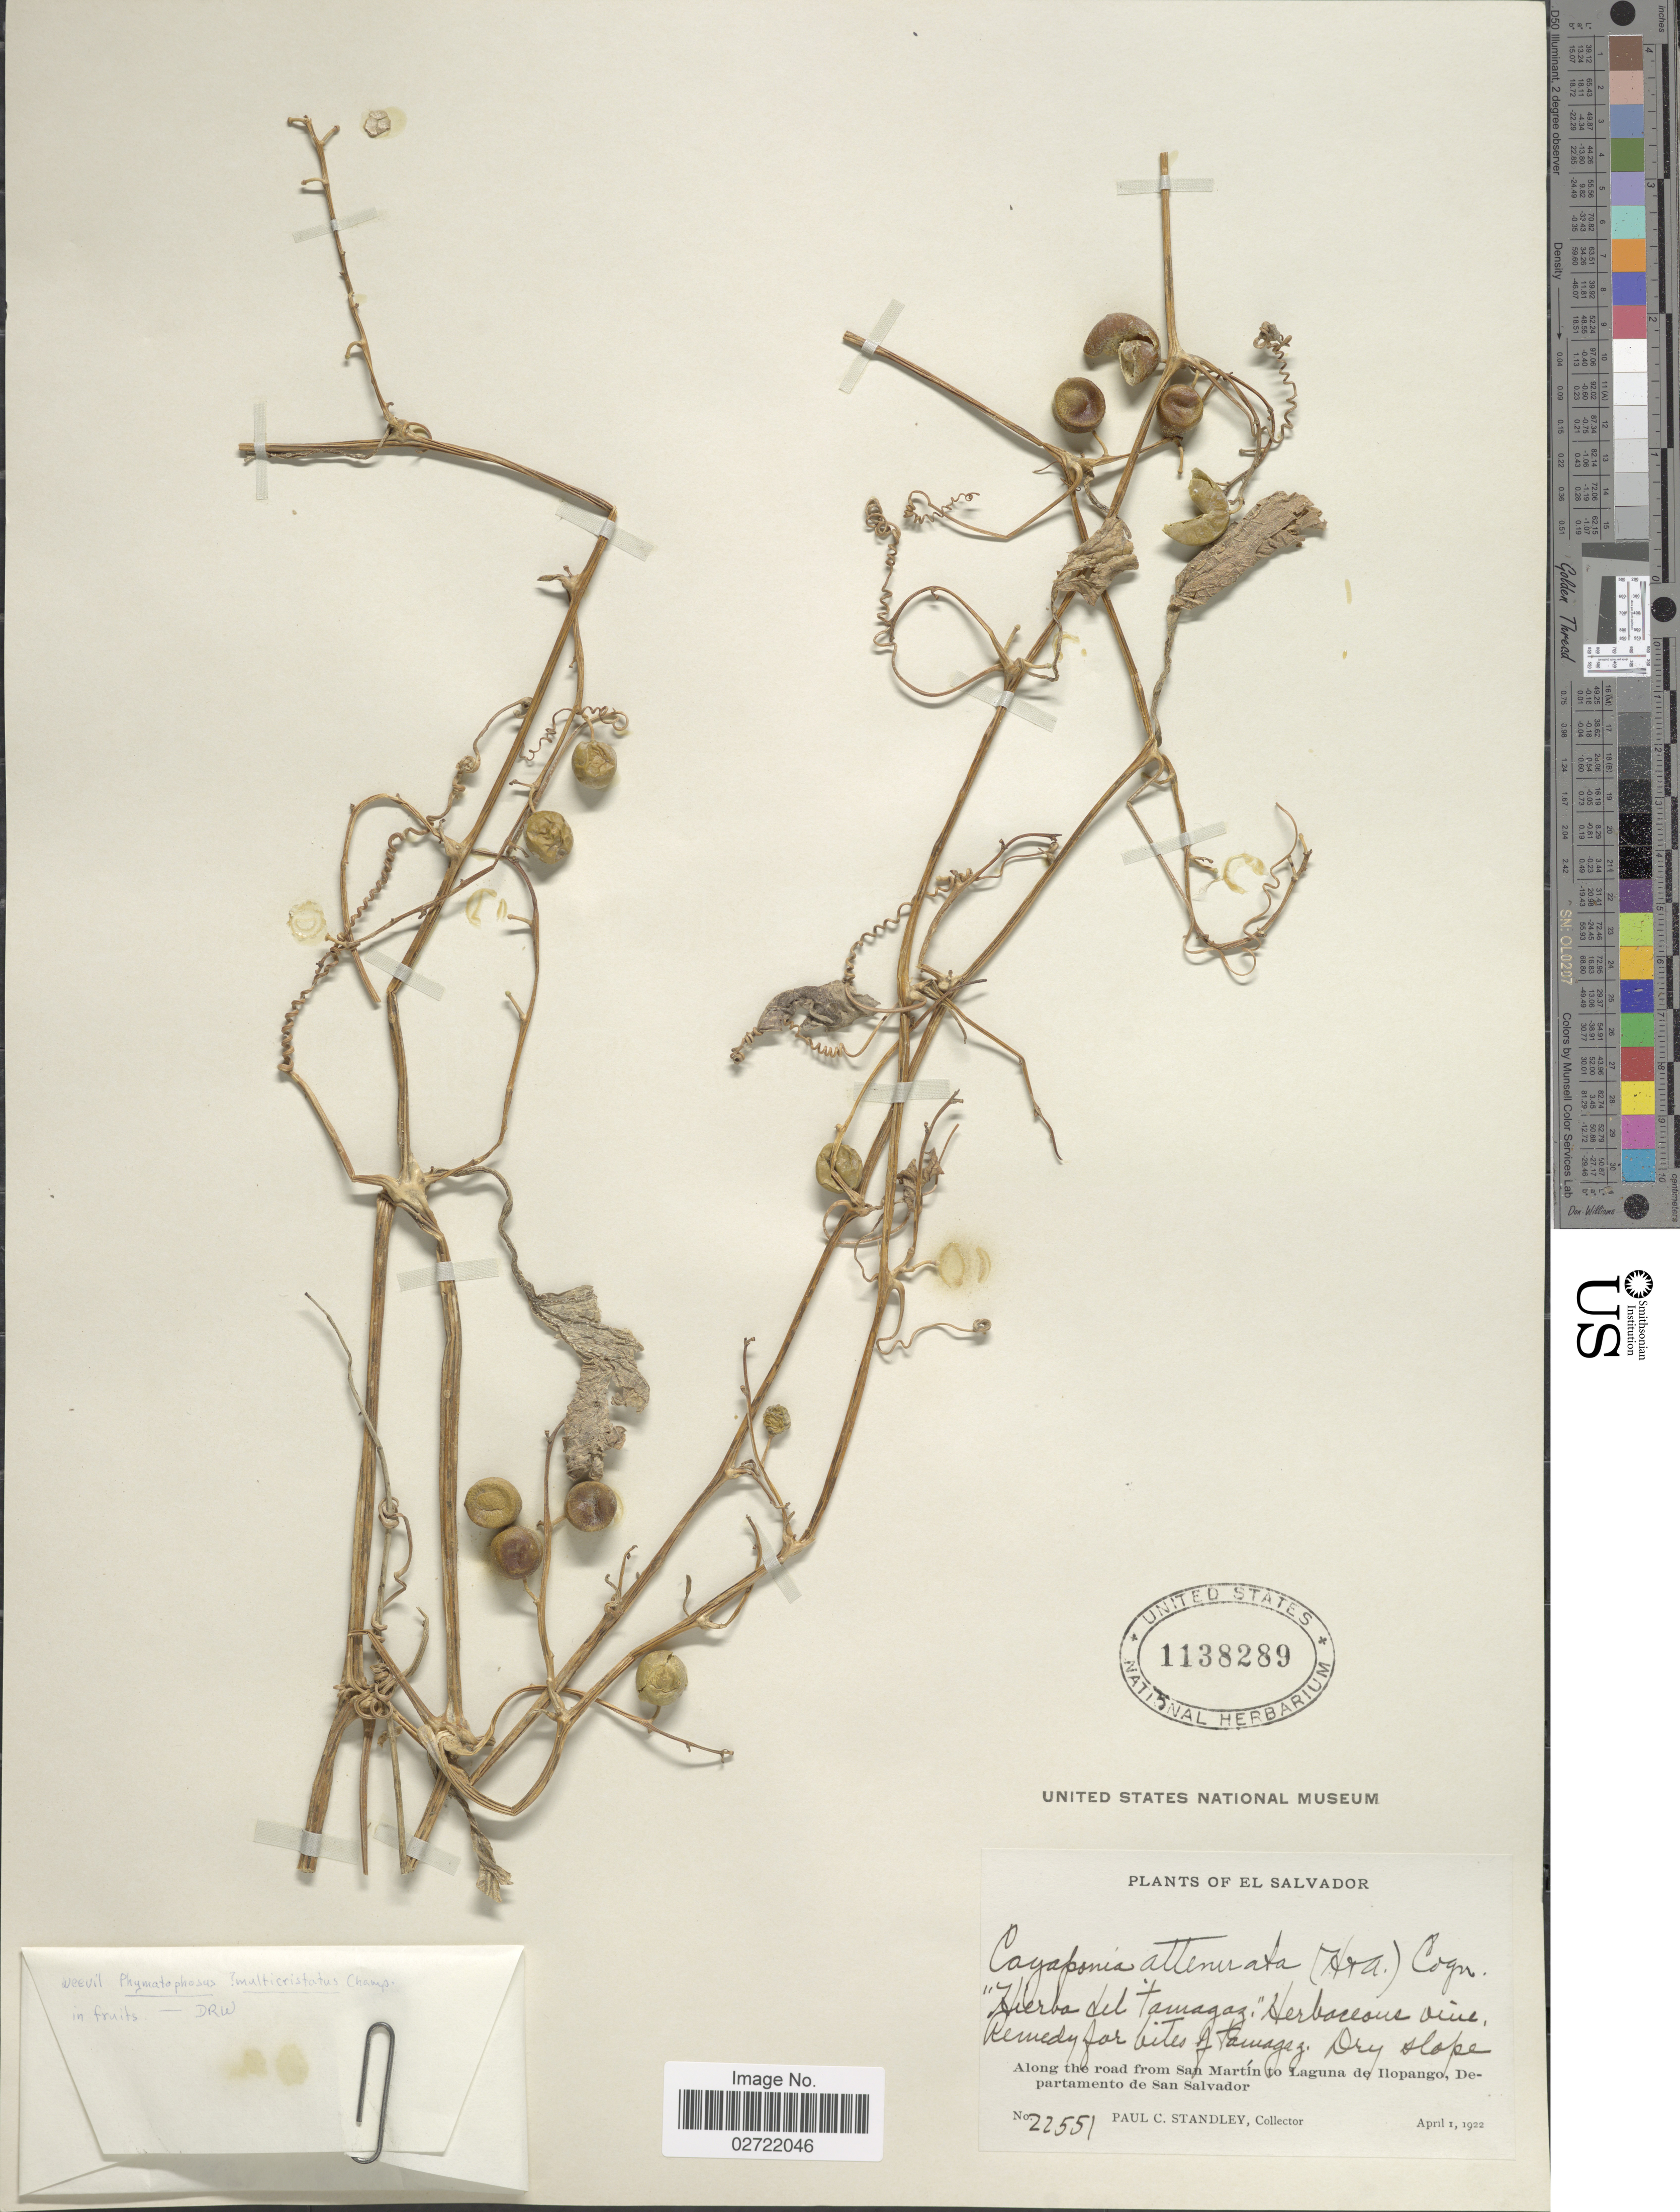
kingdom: Plantae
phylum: Tracheophyta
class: Magnoliopsida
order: Cucurbitales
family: Cucurbitaceae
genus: Cayaponia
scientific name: Cayaponia attenuata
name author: (Hook. & Arn.) Cogn.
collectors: P. C. Standley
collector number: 22551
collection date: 1922-04-01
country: El Salvador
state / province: San Salvador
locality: Dry slope, Along the road from San Martín to Laguna de Ilopango, Departamento de San Salvador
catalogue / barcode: US 1138289